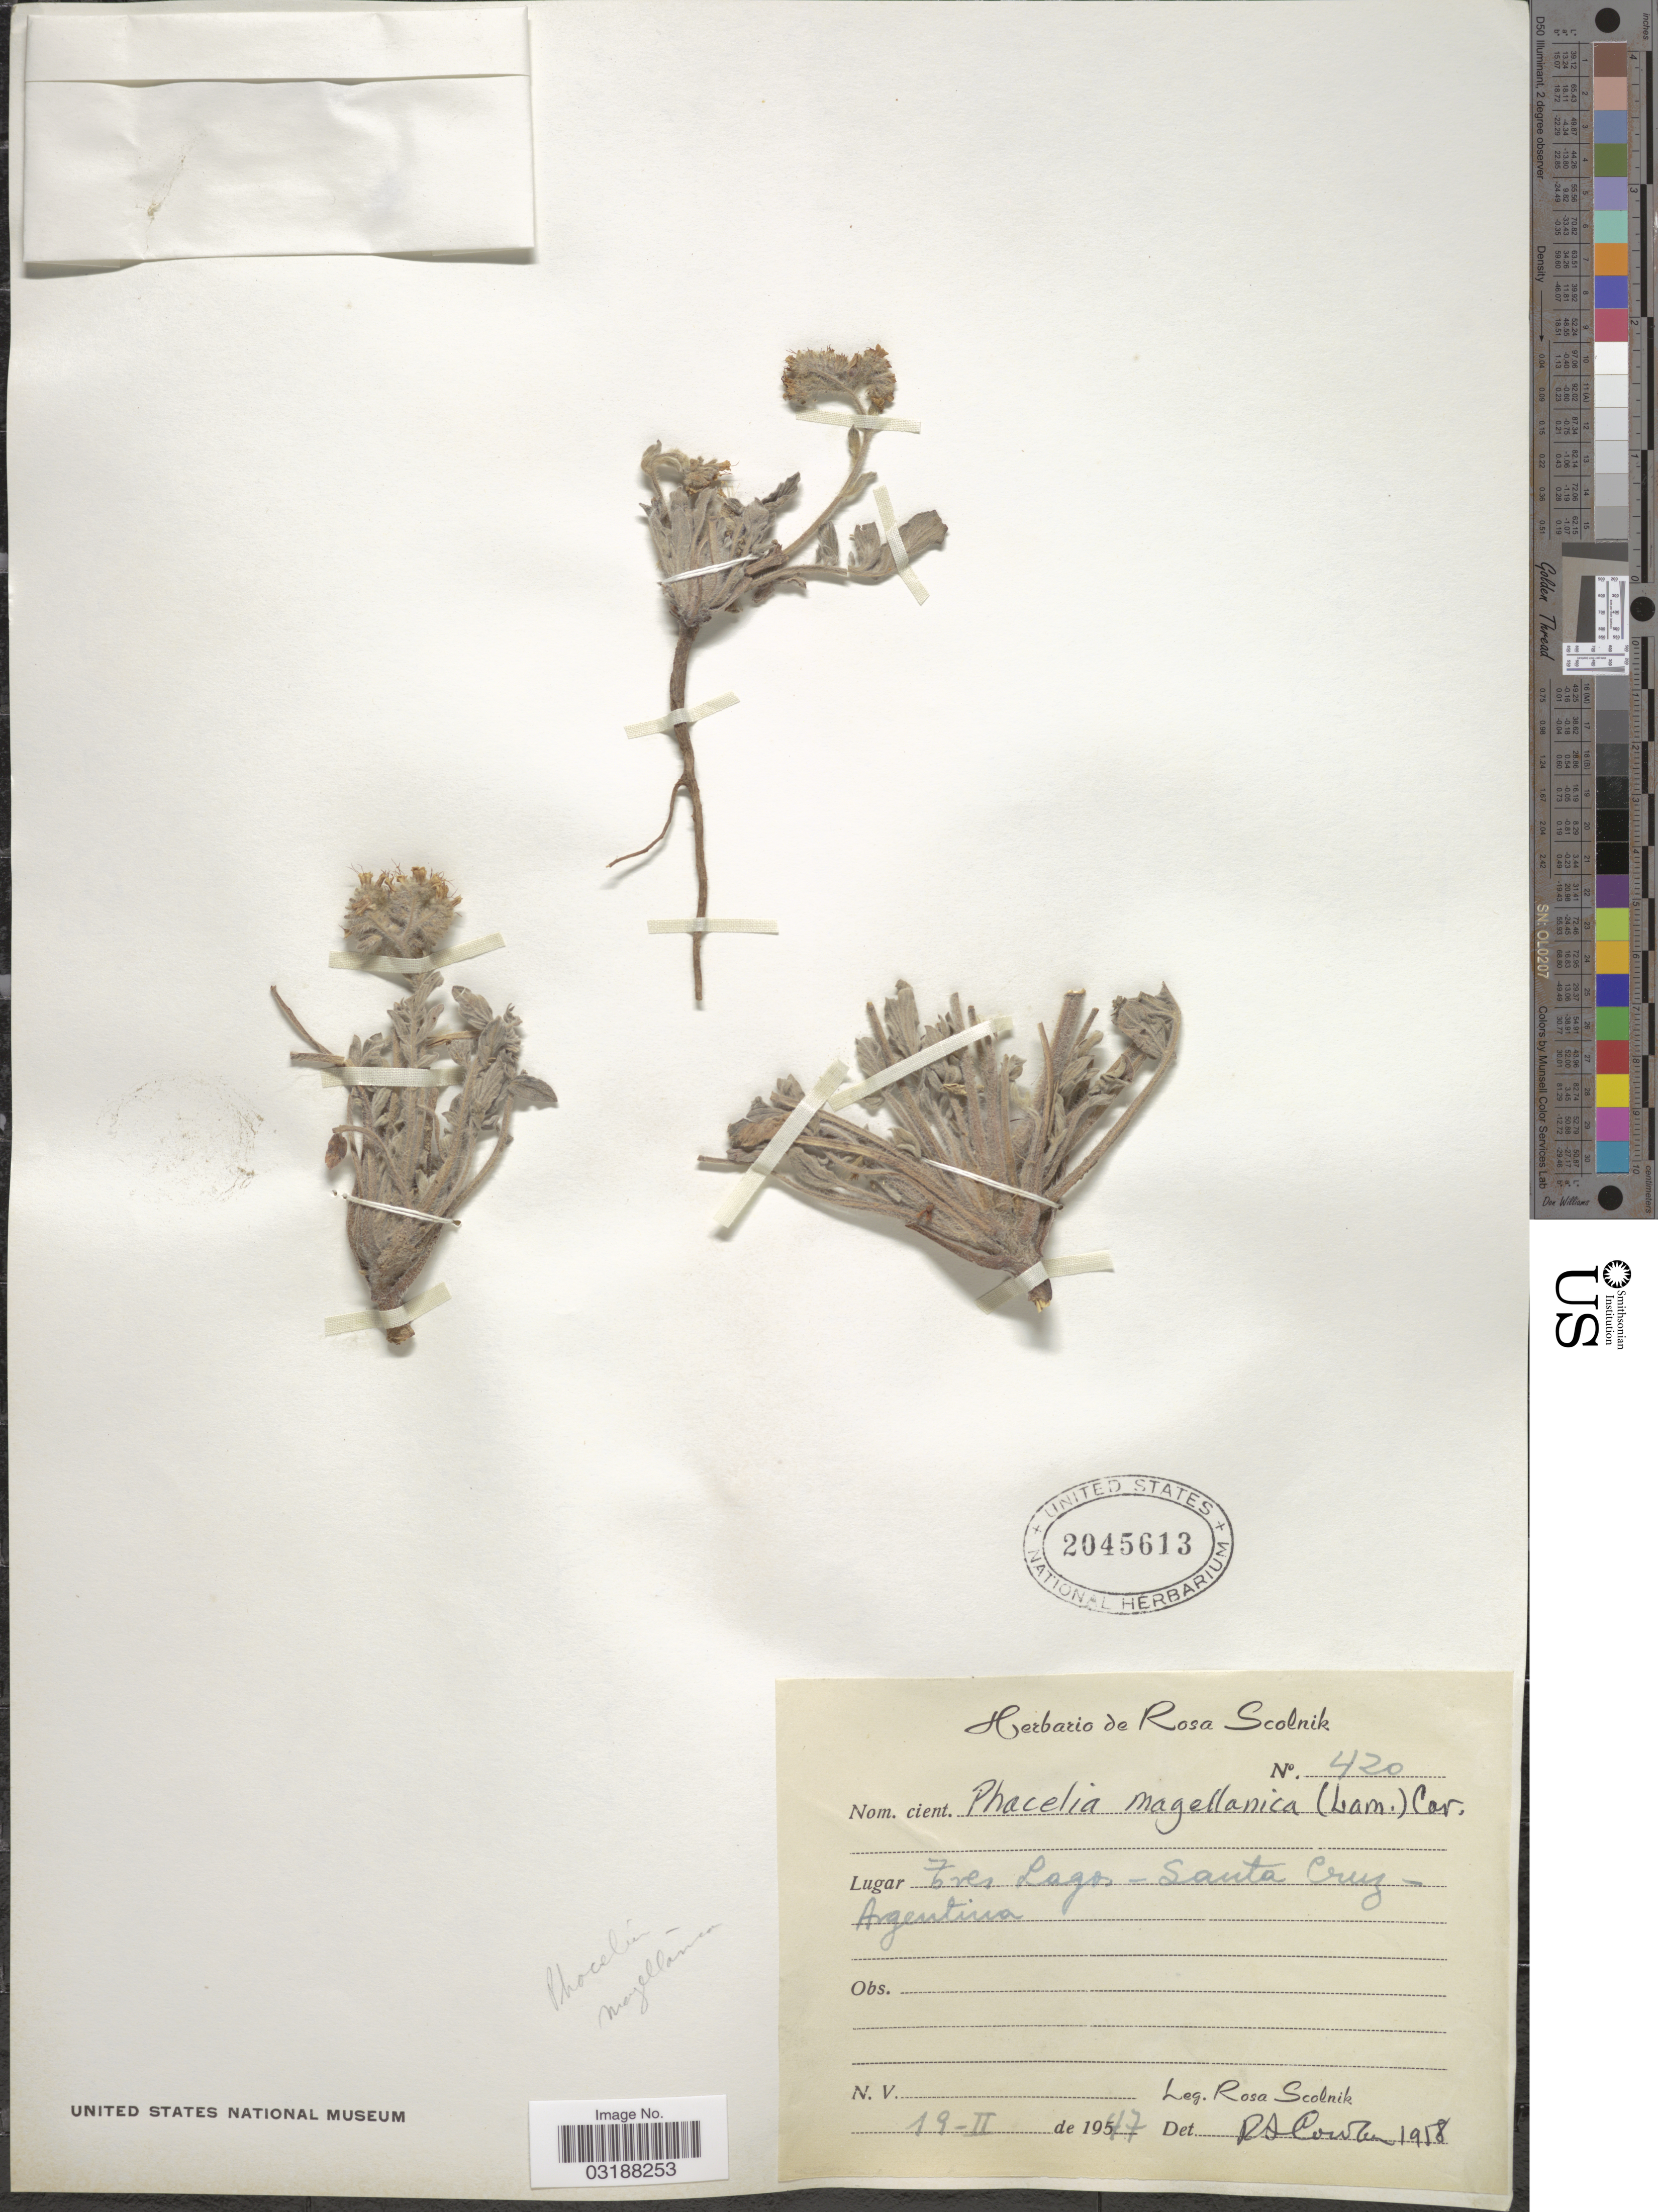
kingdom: Plantae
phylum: Tracheophyta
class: Magnoliopsida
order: Boraginales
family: Hydrophyllaceae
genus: Phacelia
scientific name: Phacelia magellanica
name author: (Lam.) Coville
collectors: R. Scolnik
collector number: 420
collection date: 1947-02-19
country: Argentina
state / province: Santa Cruz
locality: Tres Lagos, Santa Cruz.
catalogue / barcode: US 2045613